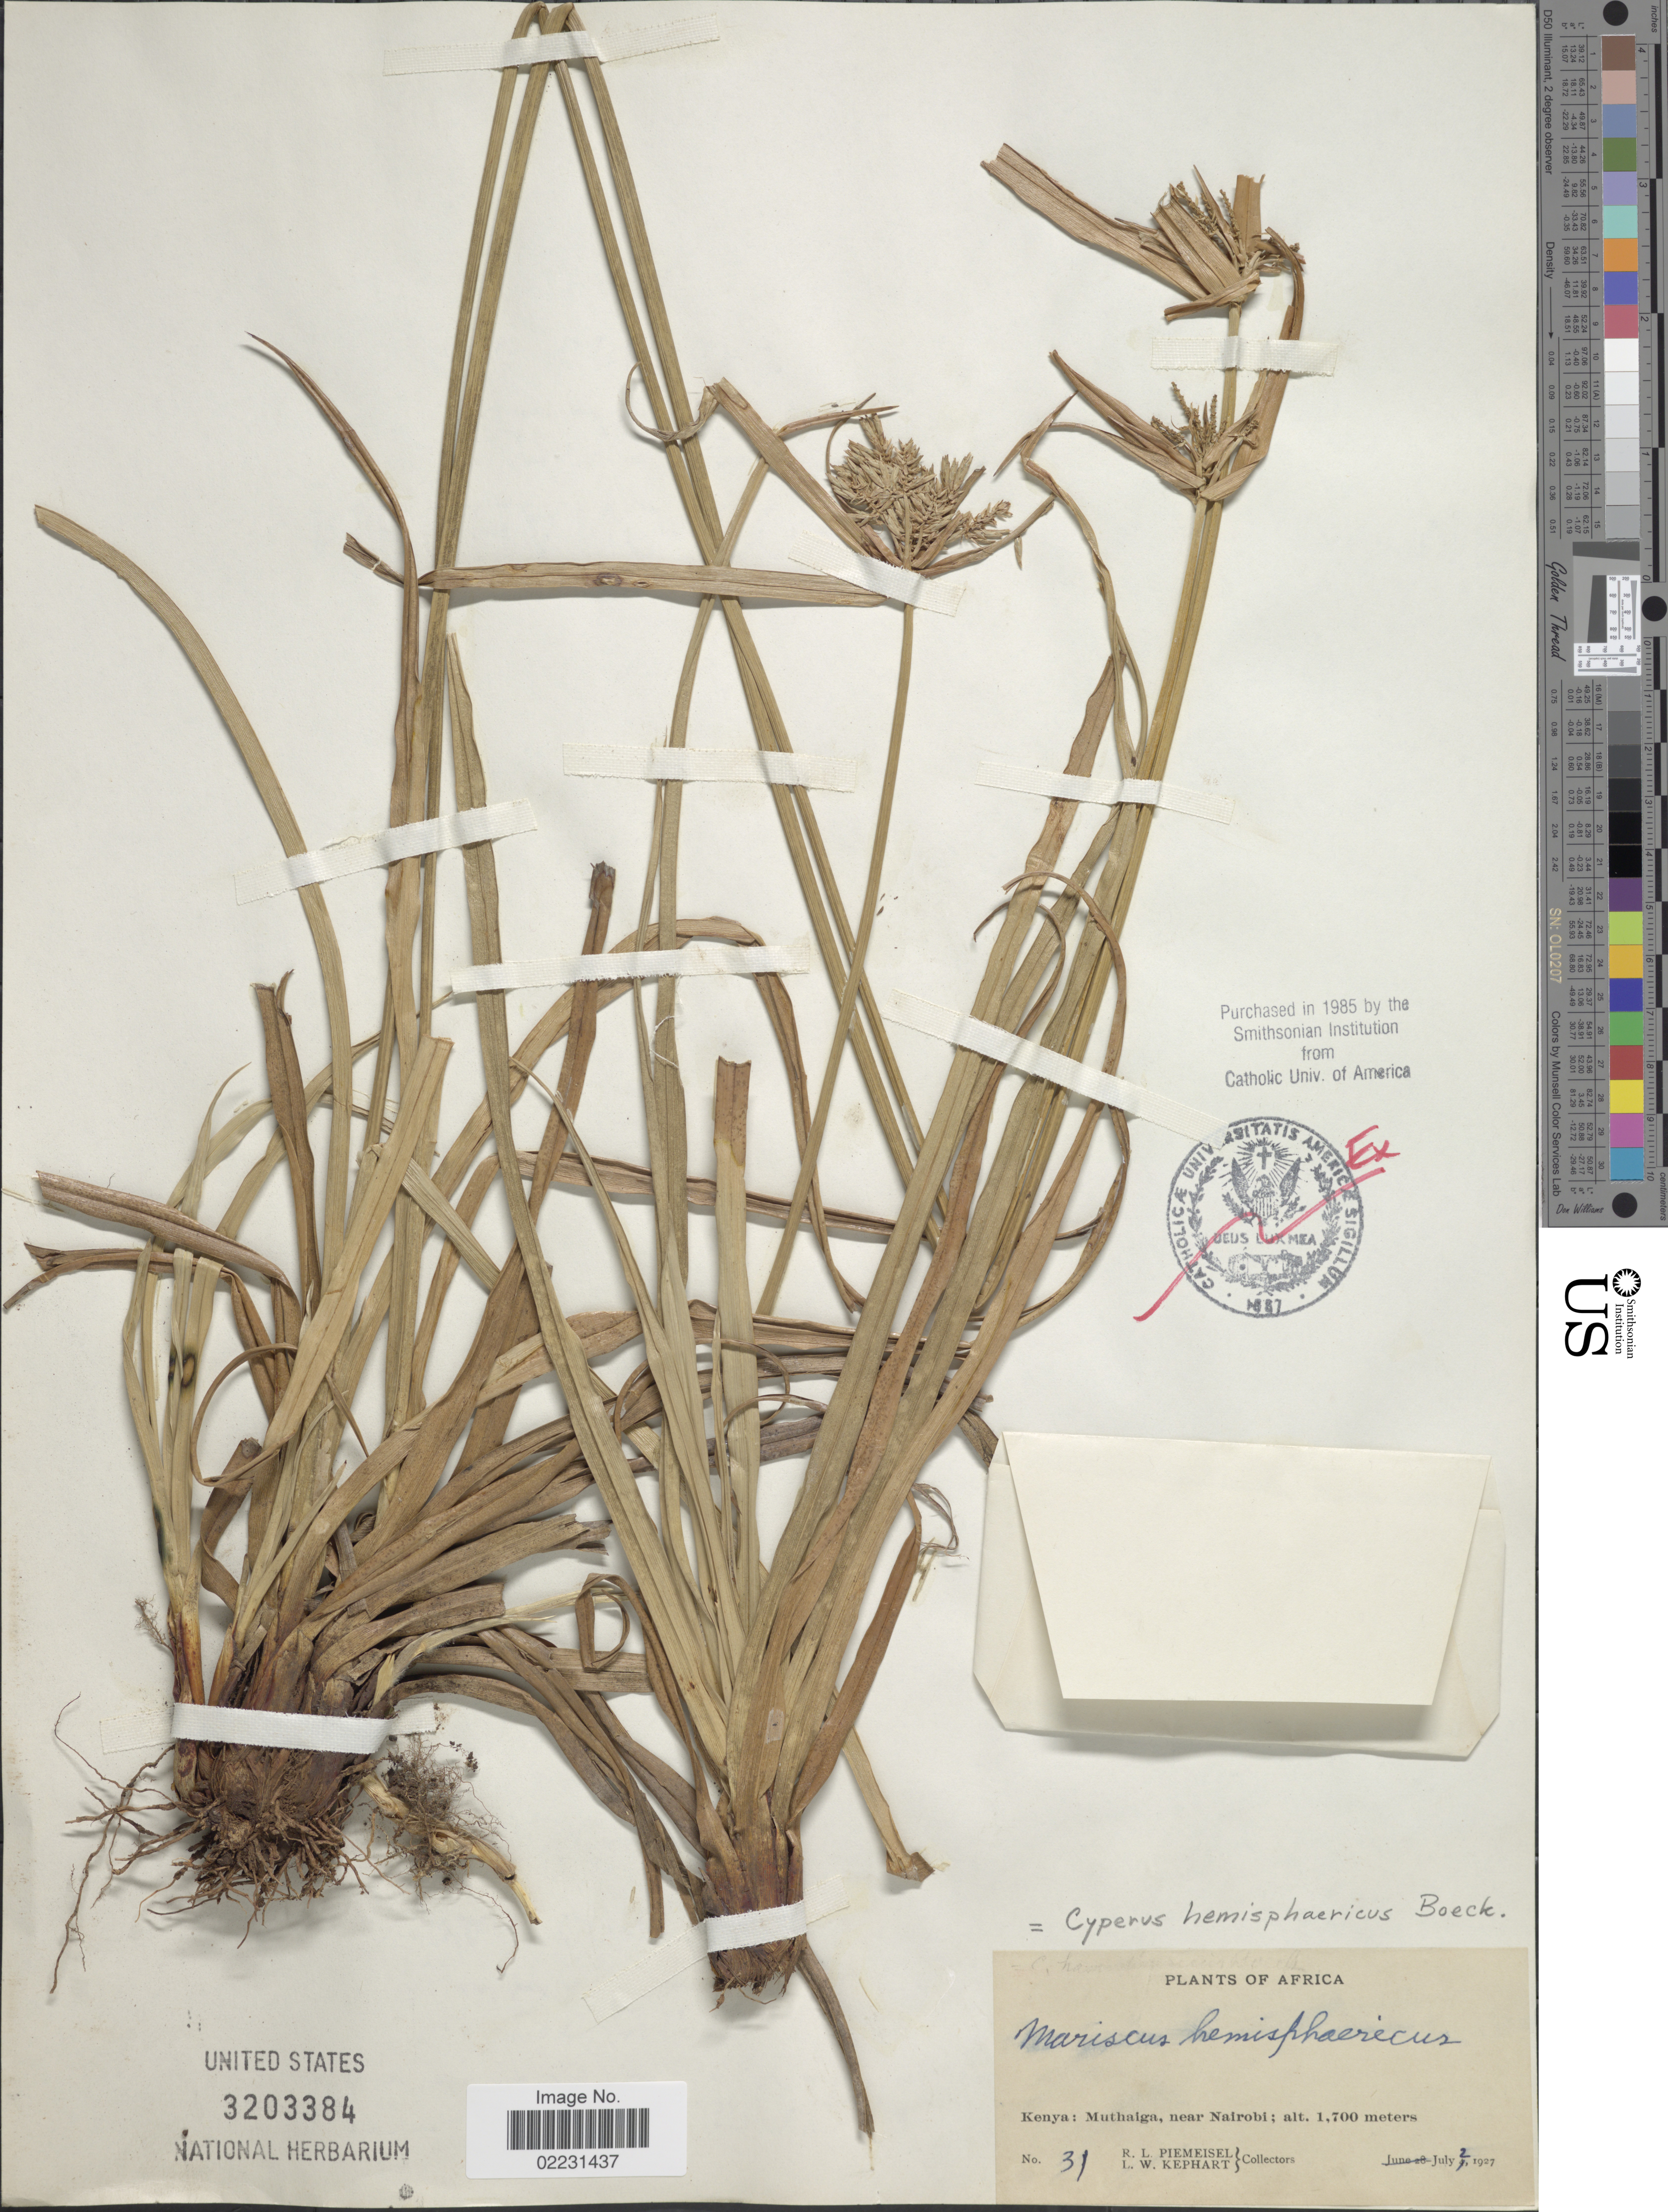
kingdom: Plantae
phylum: Tracheophyta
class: Liliopsida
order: Poales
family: Cyperaceae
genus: Cyperus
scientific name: Cyperus hemisphaericus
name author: Boeckeler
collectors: R. Piemseisel & L. W. Kephart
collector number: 31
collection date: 1927-07-02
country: Kenya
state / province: Nairobi Area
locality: Muthaiga, near Nairobi.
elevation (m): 1700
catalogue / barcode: US 3203384